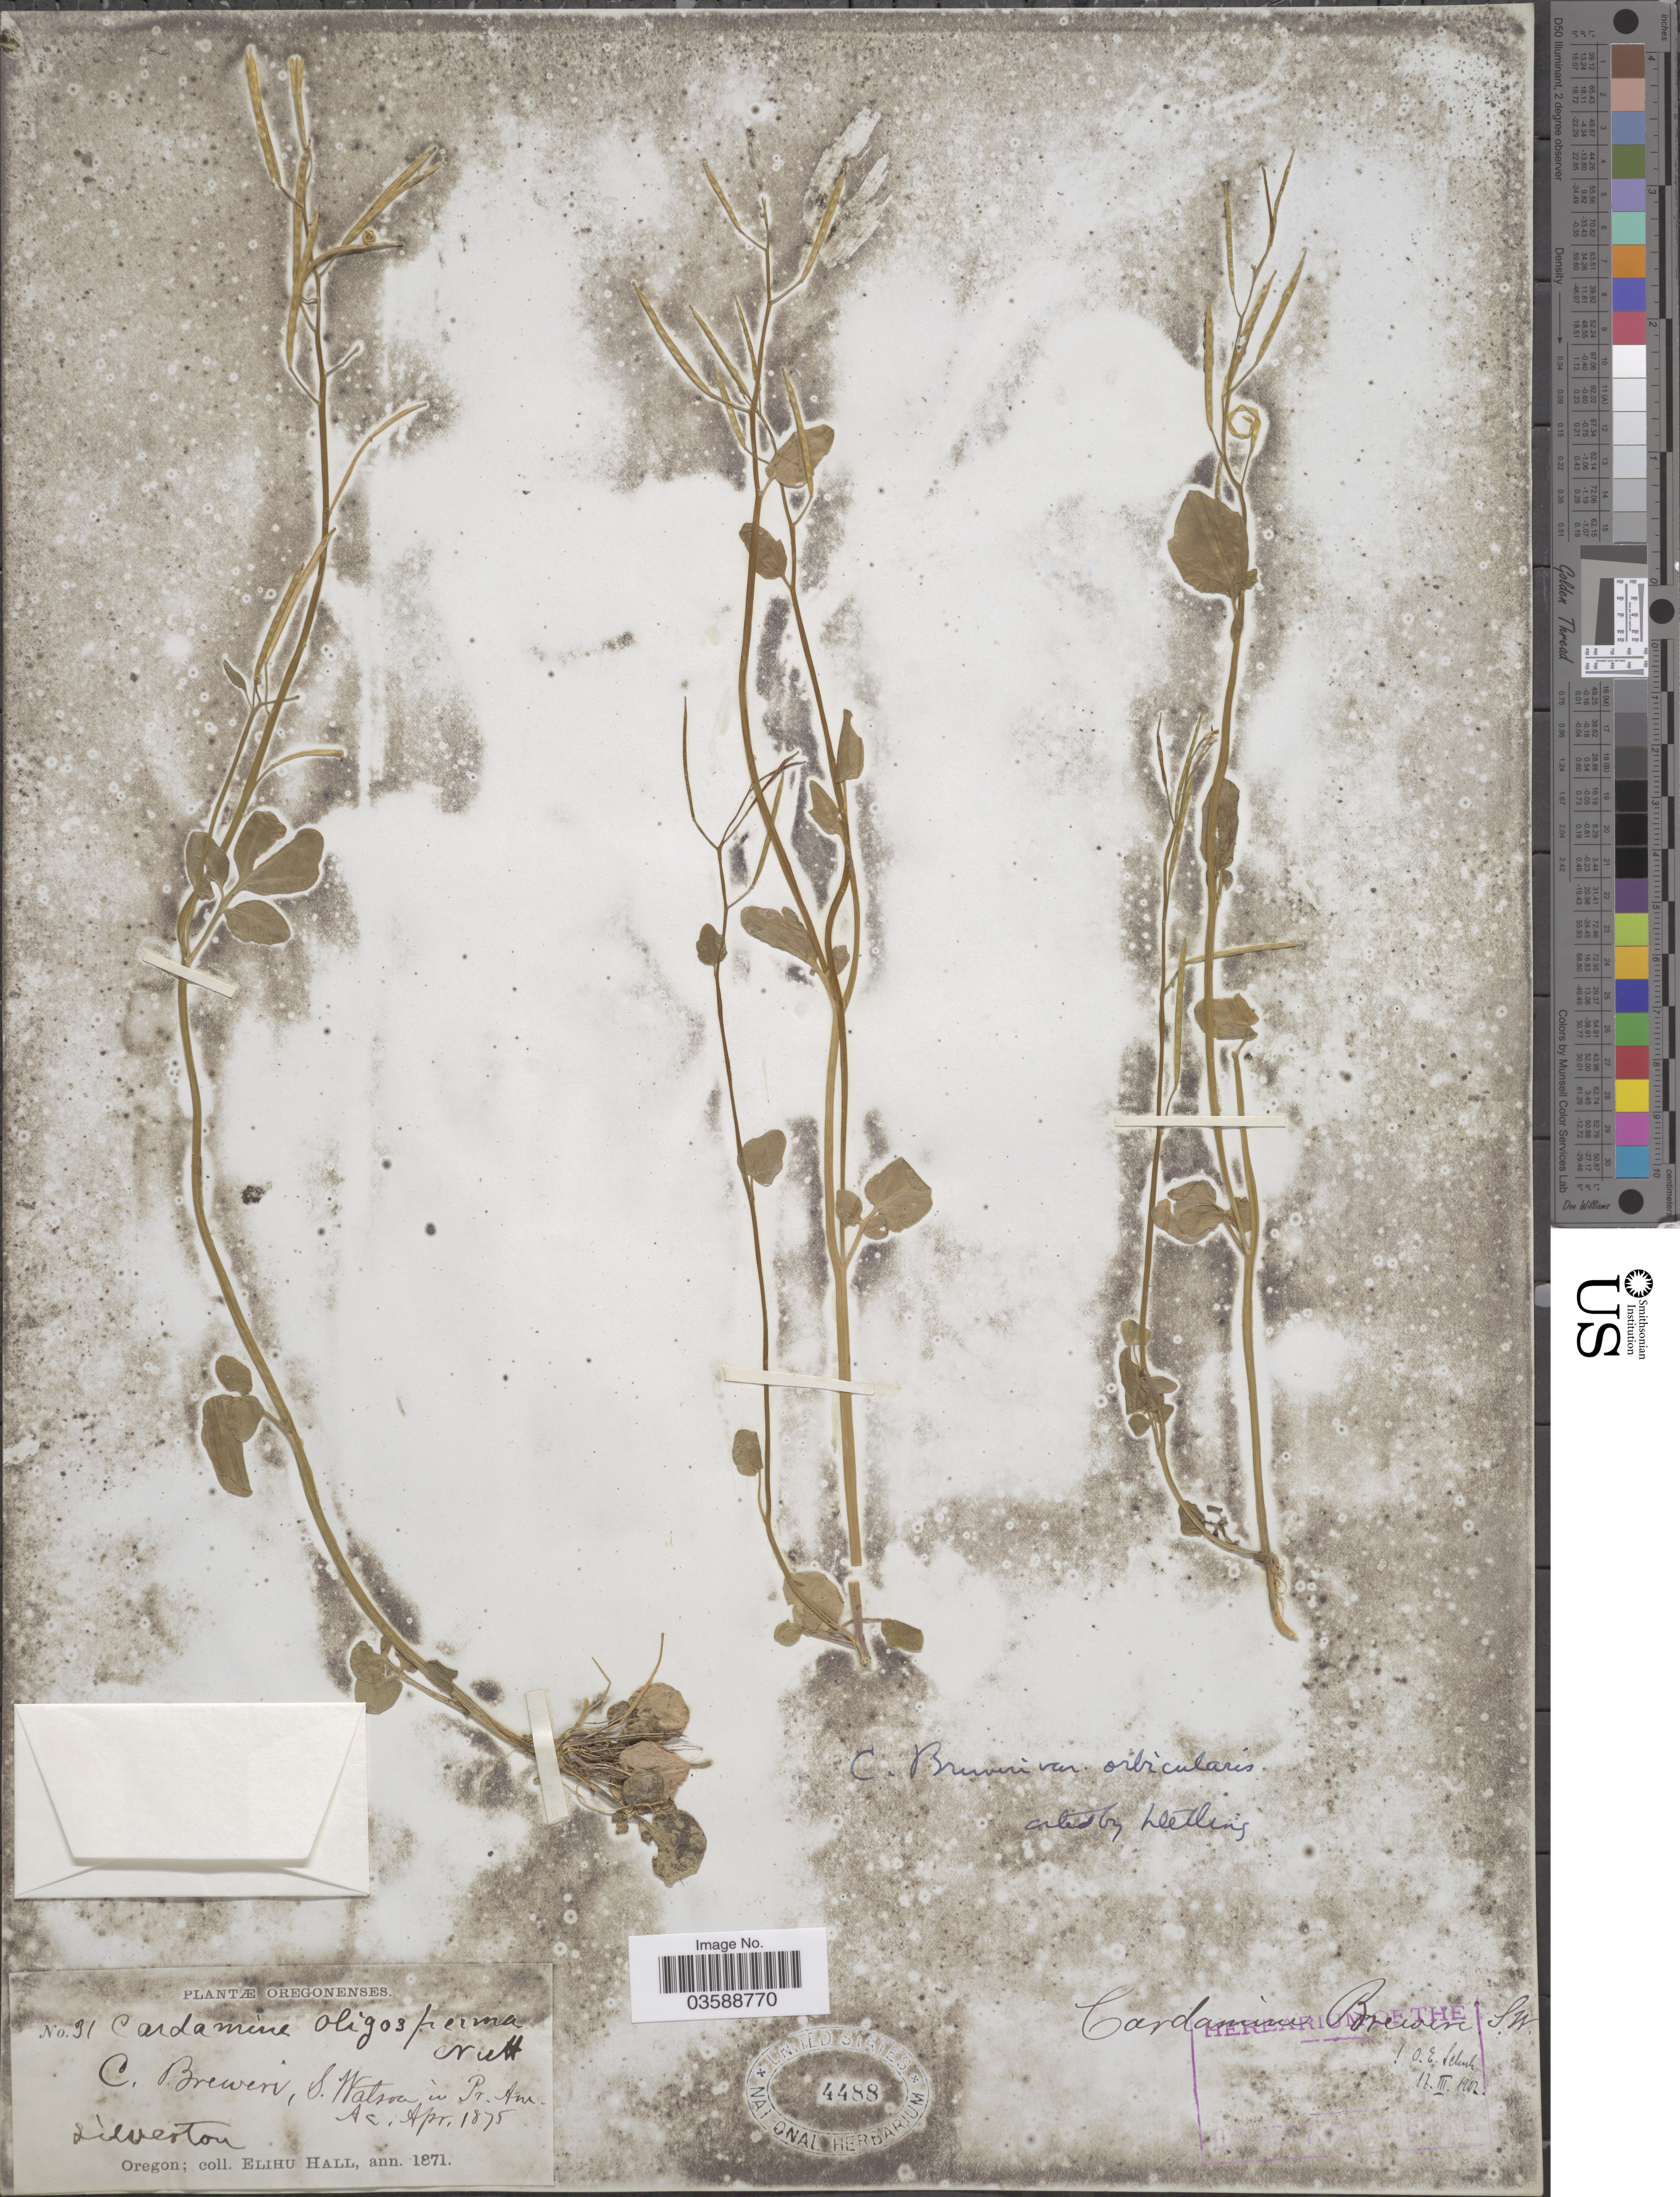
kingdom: Plantae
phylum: Tracheophyta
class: Magnoliopsida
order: Brassicales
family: Brassicaceae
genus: Cardamine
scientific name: Cardamine breweri var. orbicularis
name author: (Greene) Detling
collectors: E. Hall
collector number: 31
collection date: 1871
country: United States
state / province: Oregon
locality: Sìlverton.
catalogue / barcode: US 4488